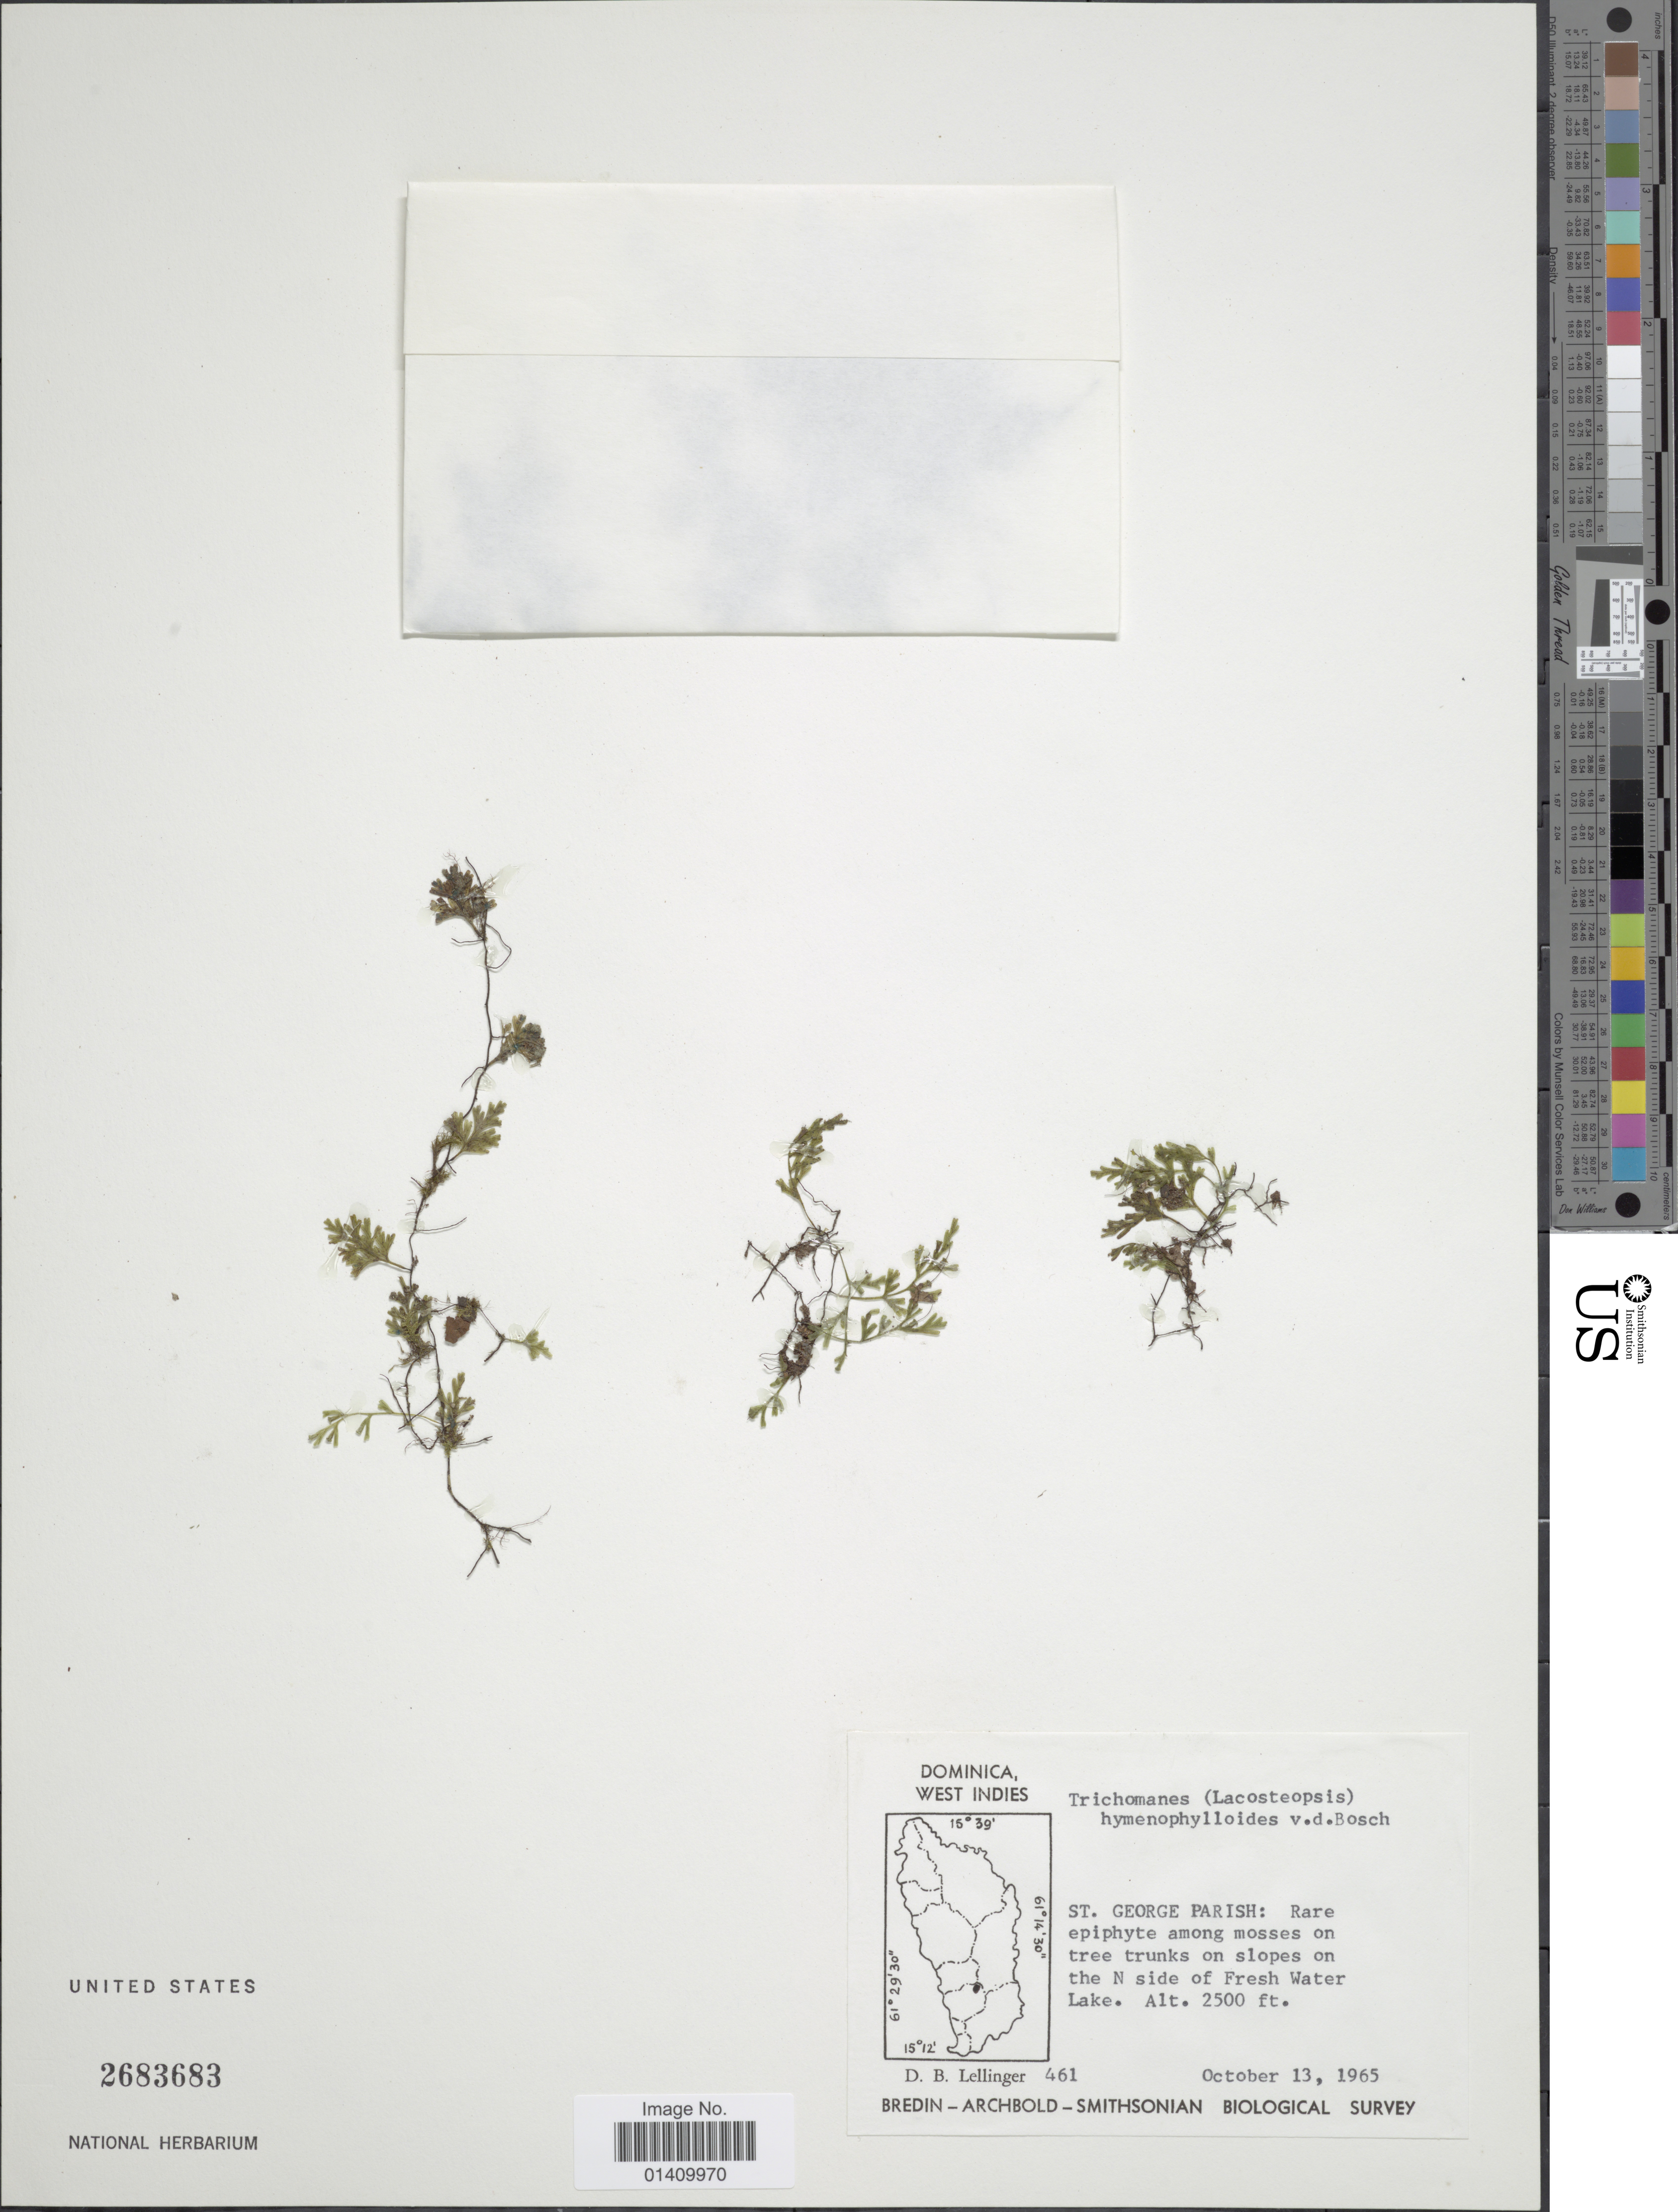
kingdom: Plantae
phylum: Tracheophyta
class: Polypodiopsida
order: Hymenophyllales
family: Hymenophyllaceae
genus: Polyphlebium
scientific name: Polyphlebium hymenophylloides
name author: (Bosch) Ebihara & Dubuisson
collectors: D. B. Lellinger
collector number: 461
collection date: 1965-10-13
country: Dominica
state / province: St. George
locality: West Indies St. George Parish: slopes on the N side of Fresh water Lake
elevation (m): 762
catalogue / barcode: US 2683683